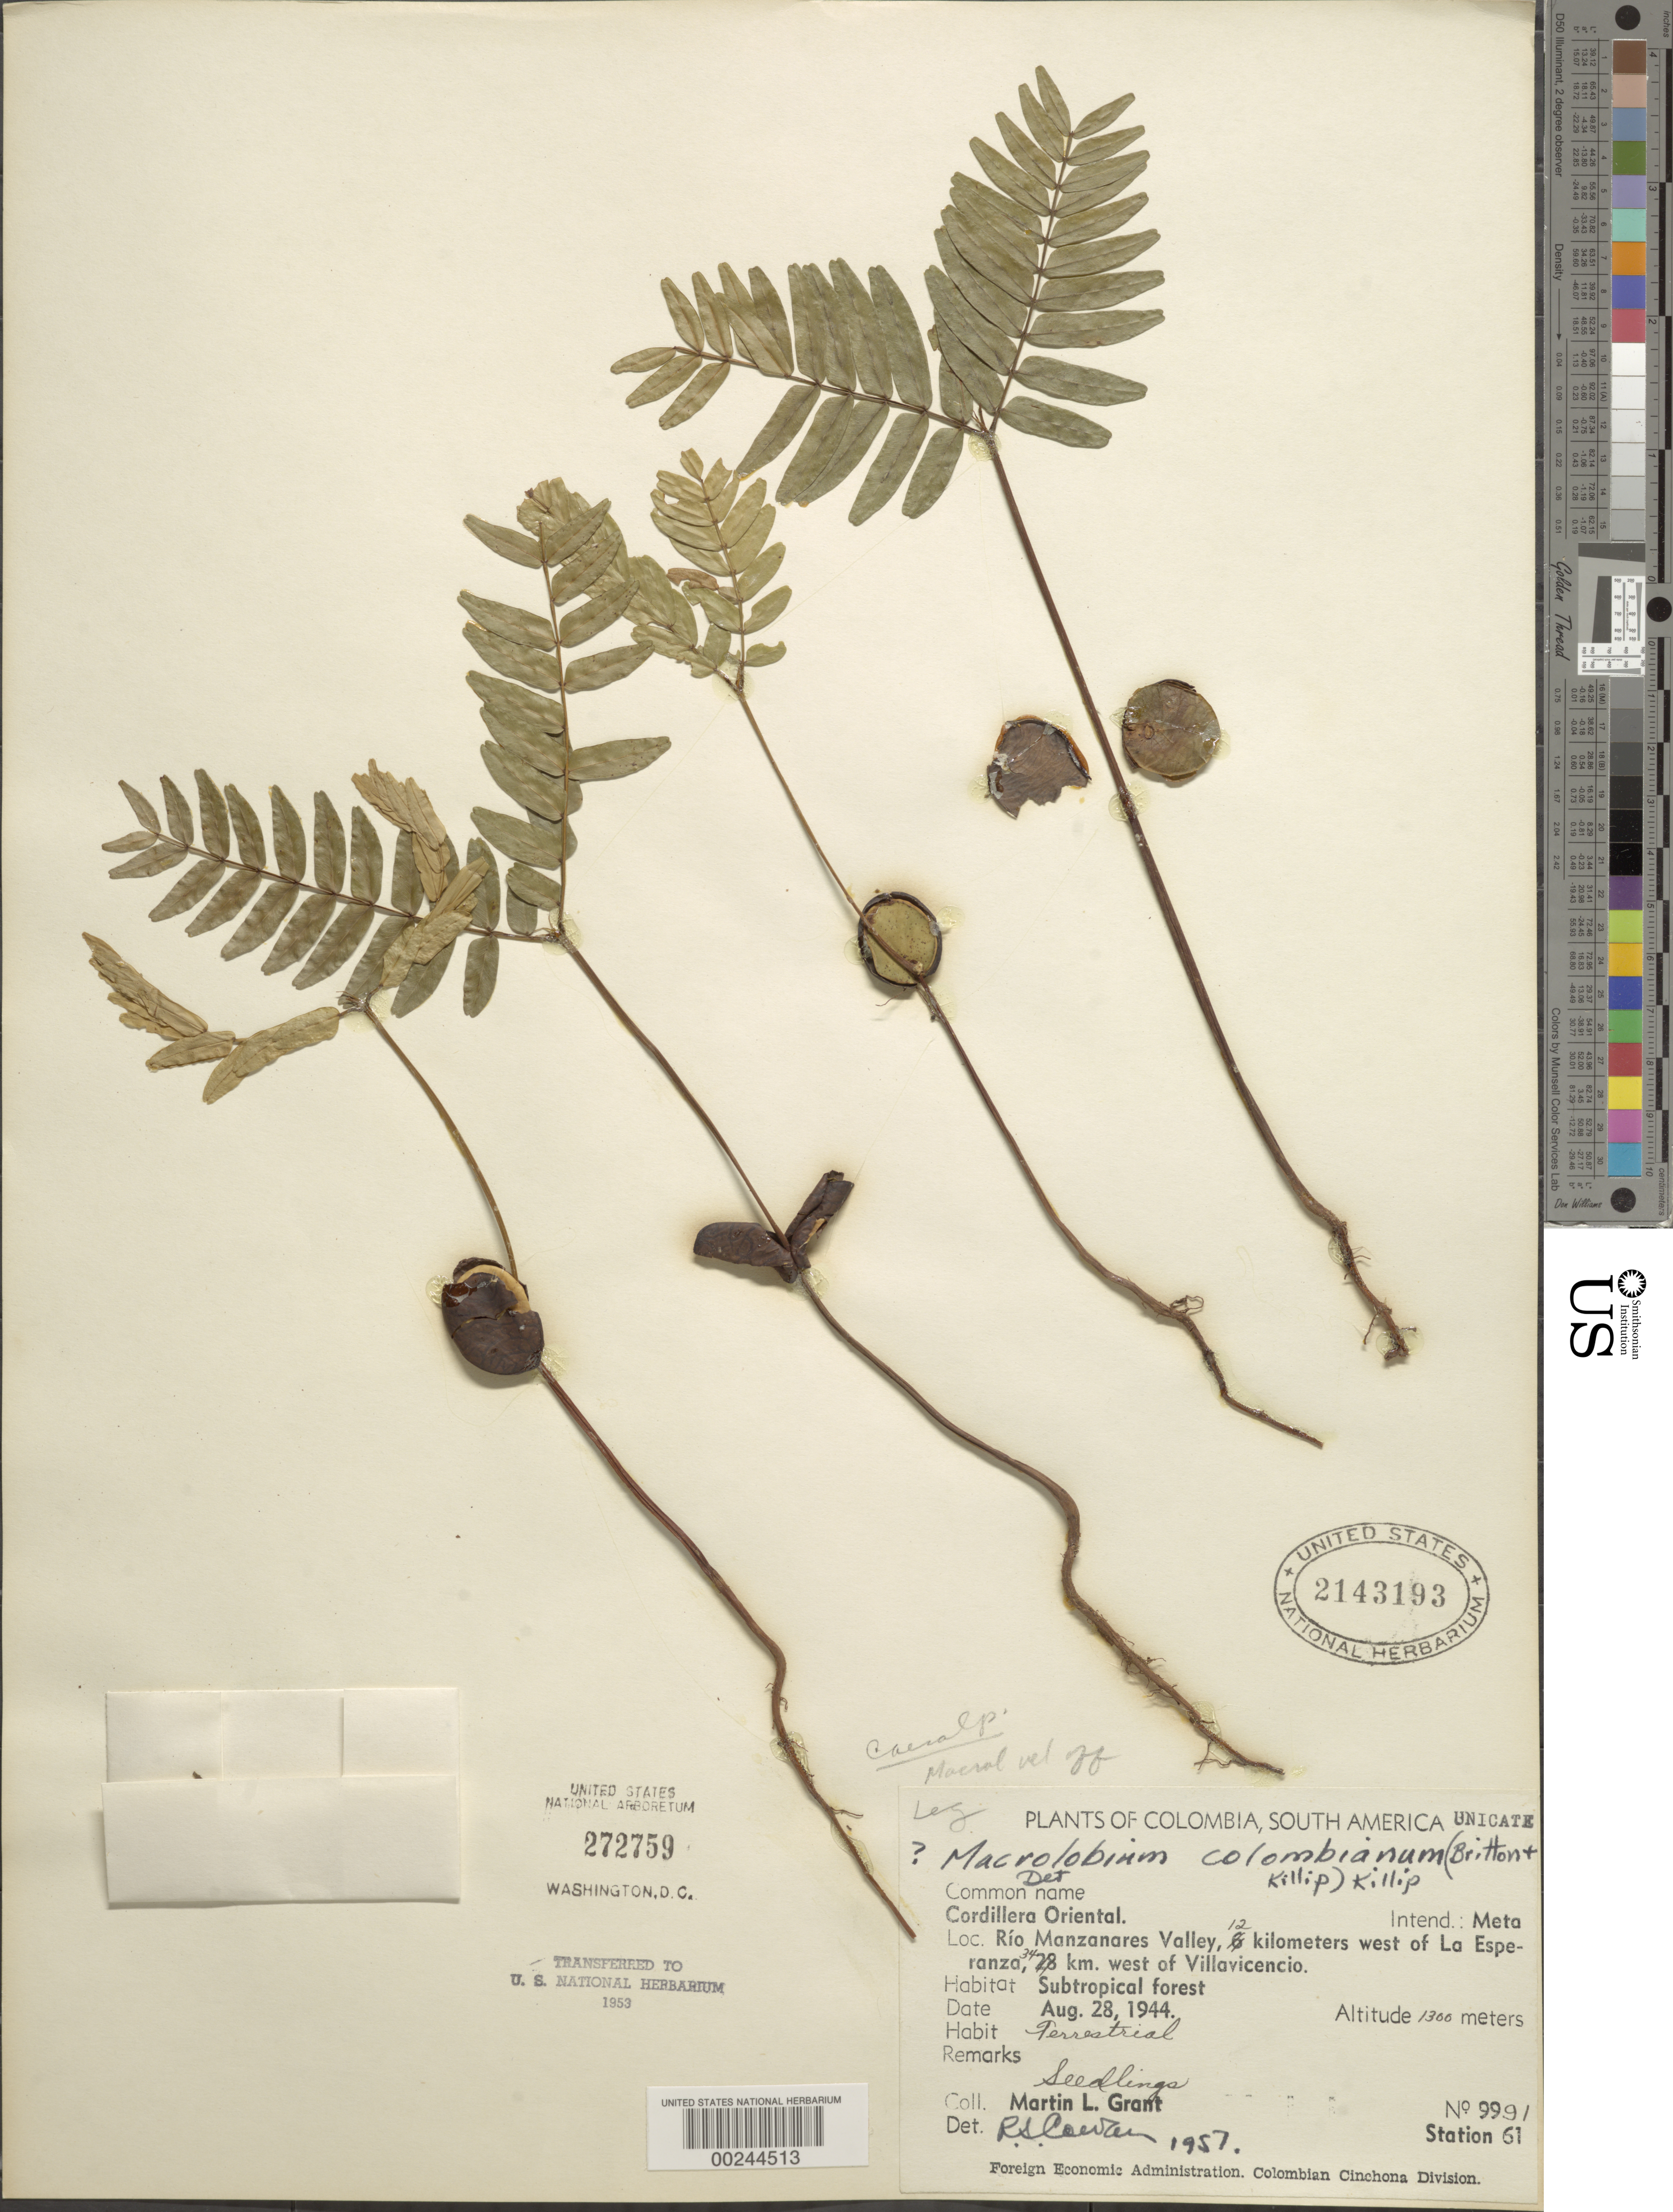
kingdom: Plantae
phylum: Tracheophyta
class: Magnoliopsida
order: Fabales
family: Fabaceae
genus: Macrolobium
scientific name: Macrolobium colombianum var. colombianum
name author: (Britton & Killip) Killip ex L. Uribe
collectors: M. L. Grant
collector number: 9991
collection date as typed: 28 Aug 1944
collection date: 1944-08-28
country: Colombia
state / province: Meta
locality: Rio Manzanares Valley, 12 km W of La Esperanza, 34 km W of Villa Vicencia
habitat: Subtropical forest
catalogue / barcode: US 2143193